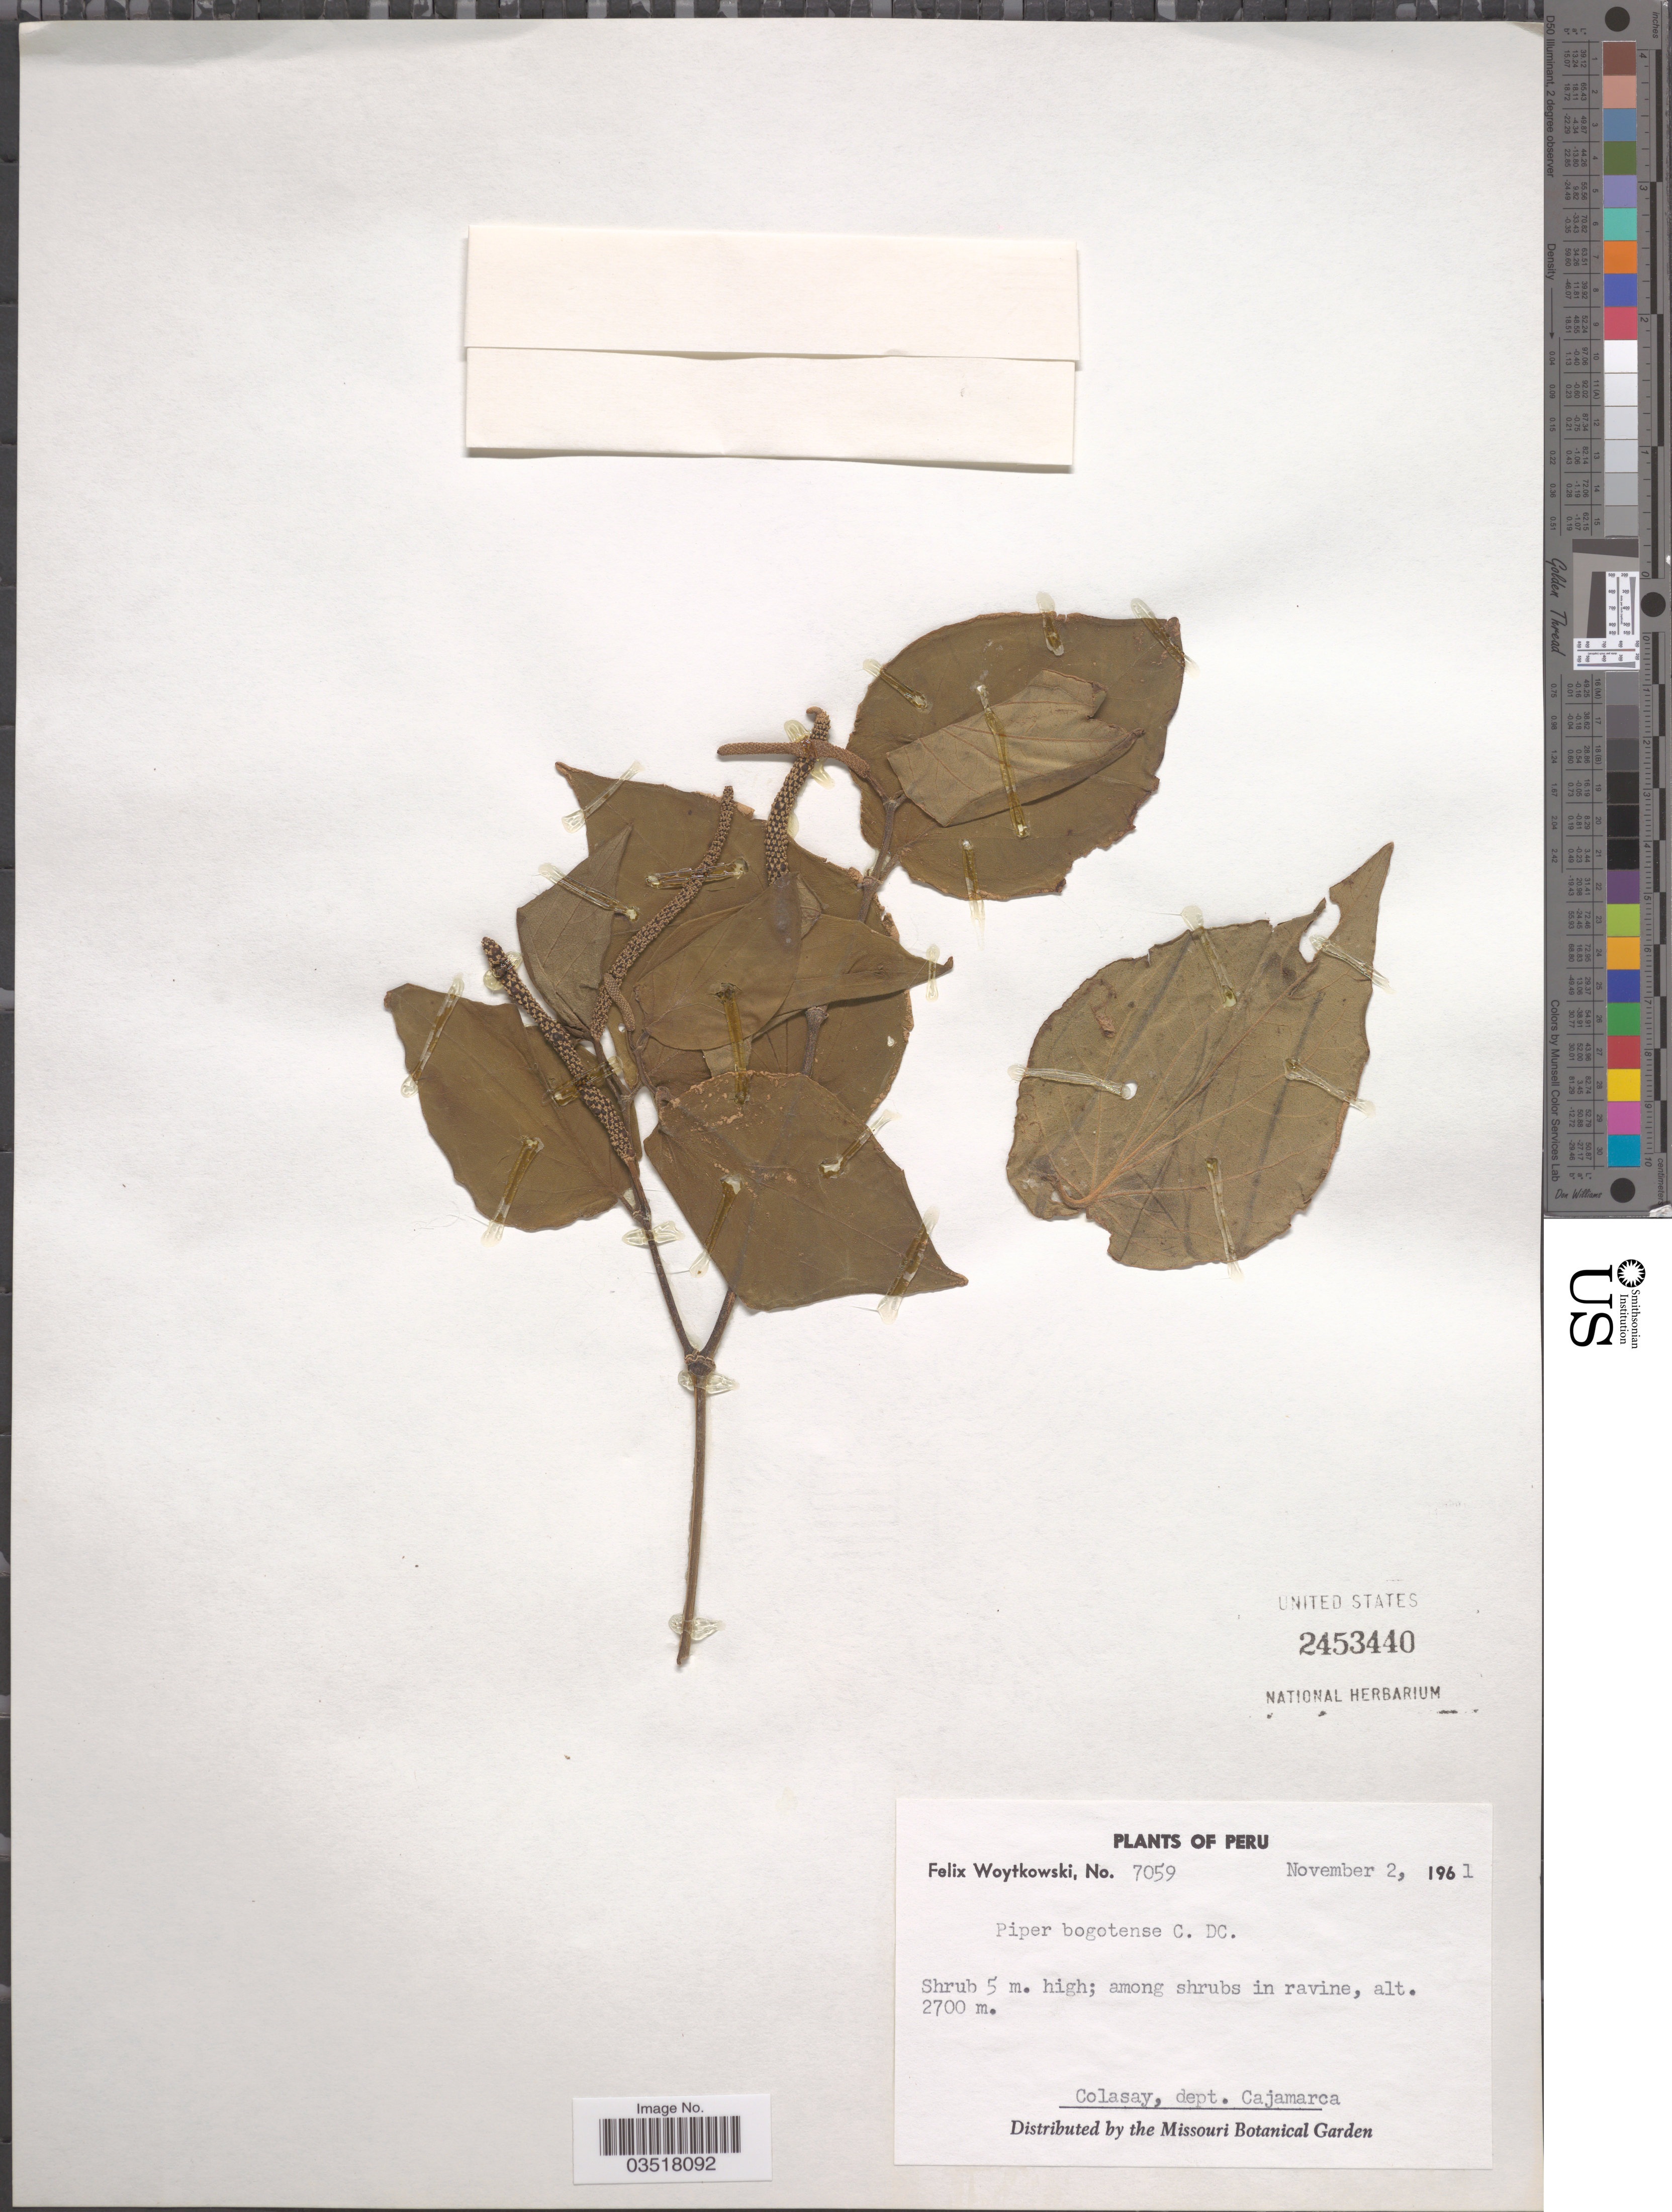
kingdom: Plantae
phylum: Tracheophyta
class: Magnoliopsida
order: Piperales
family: Piperaceae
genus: Piper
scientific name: Piper bogotense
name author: C. DC.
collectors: F. Woytkowski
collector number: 7059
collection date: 1961-11-02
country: Peru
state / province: Cajamarca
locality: Colasay, dept. Cajamarca.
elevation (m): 2700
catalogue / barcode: US 2453440